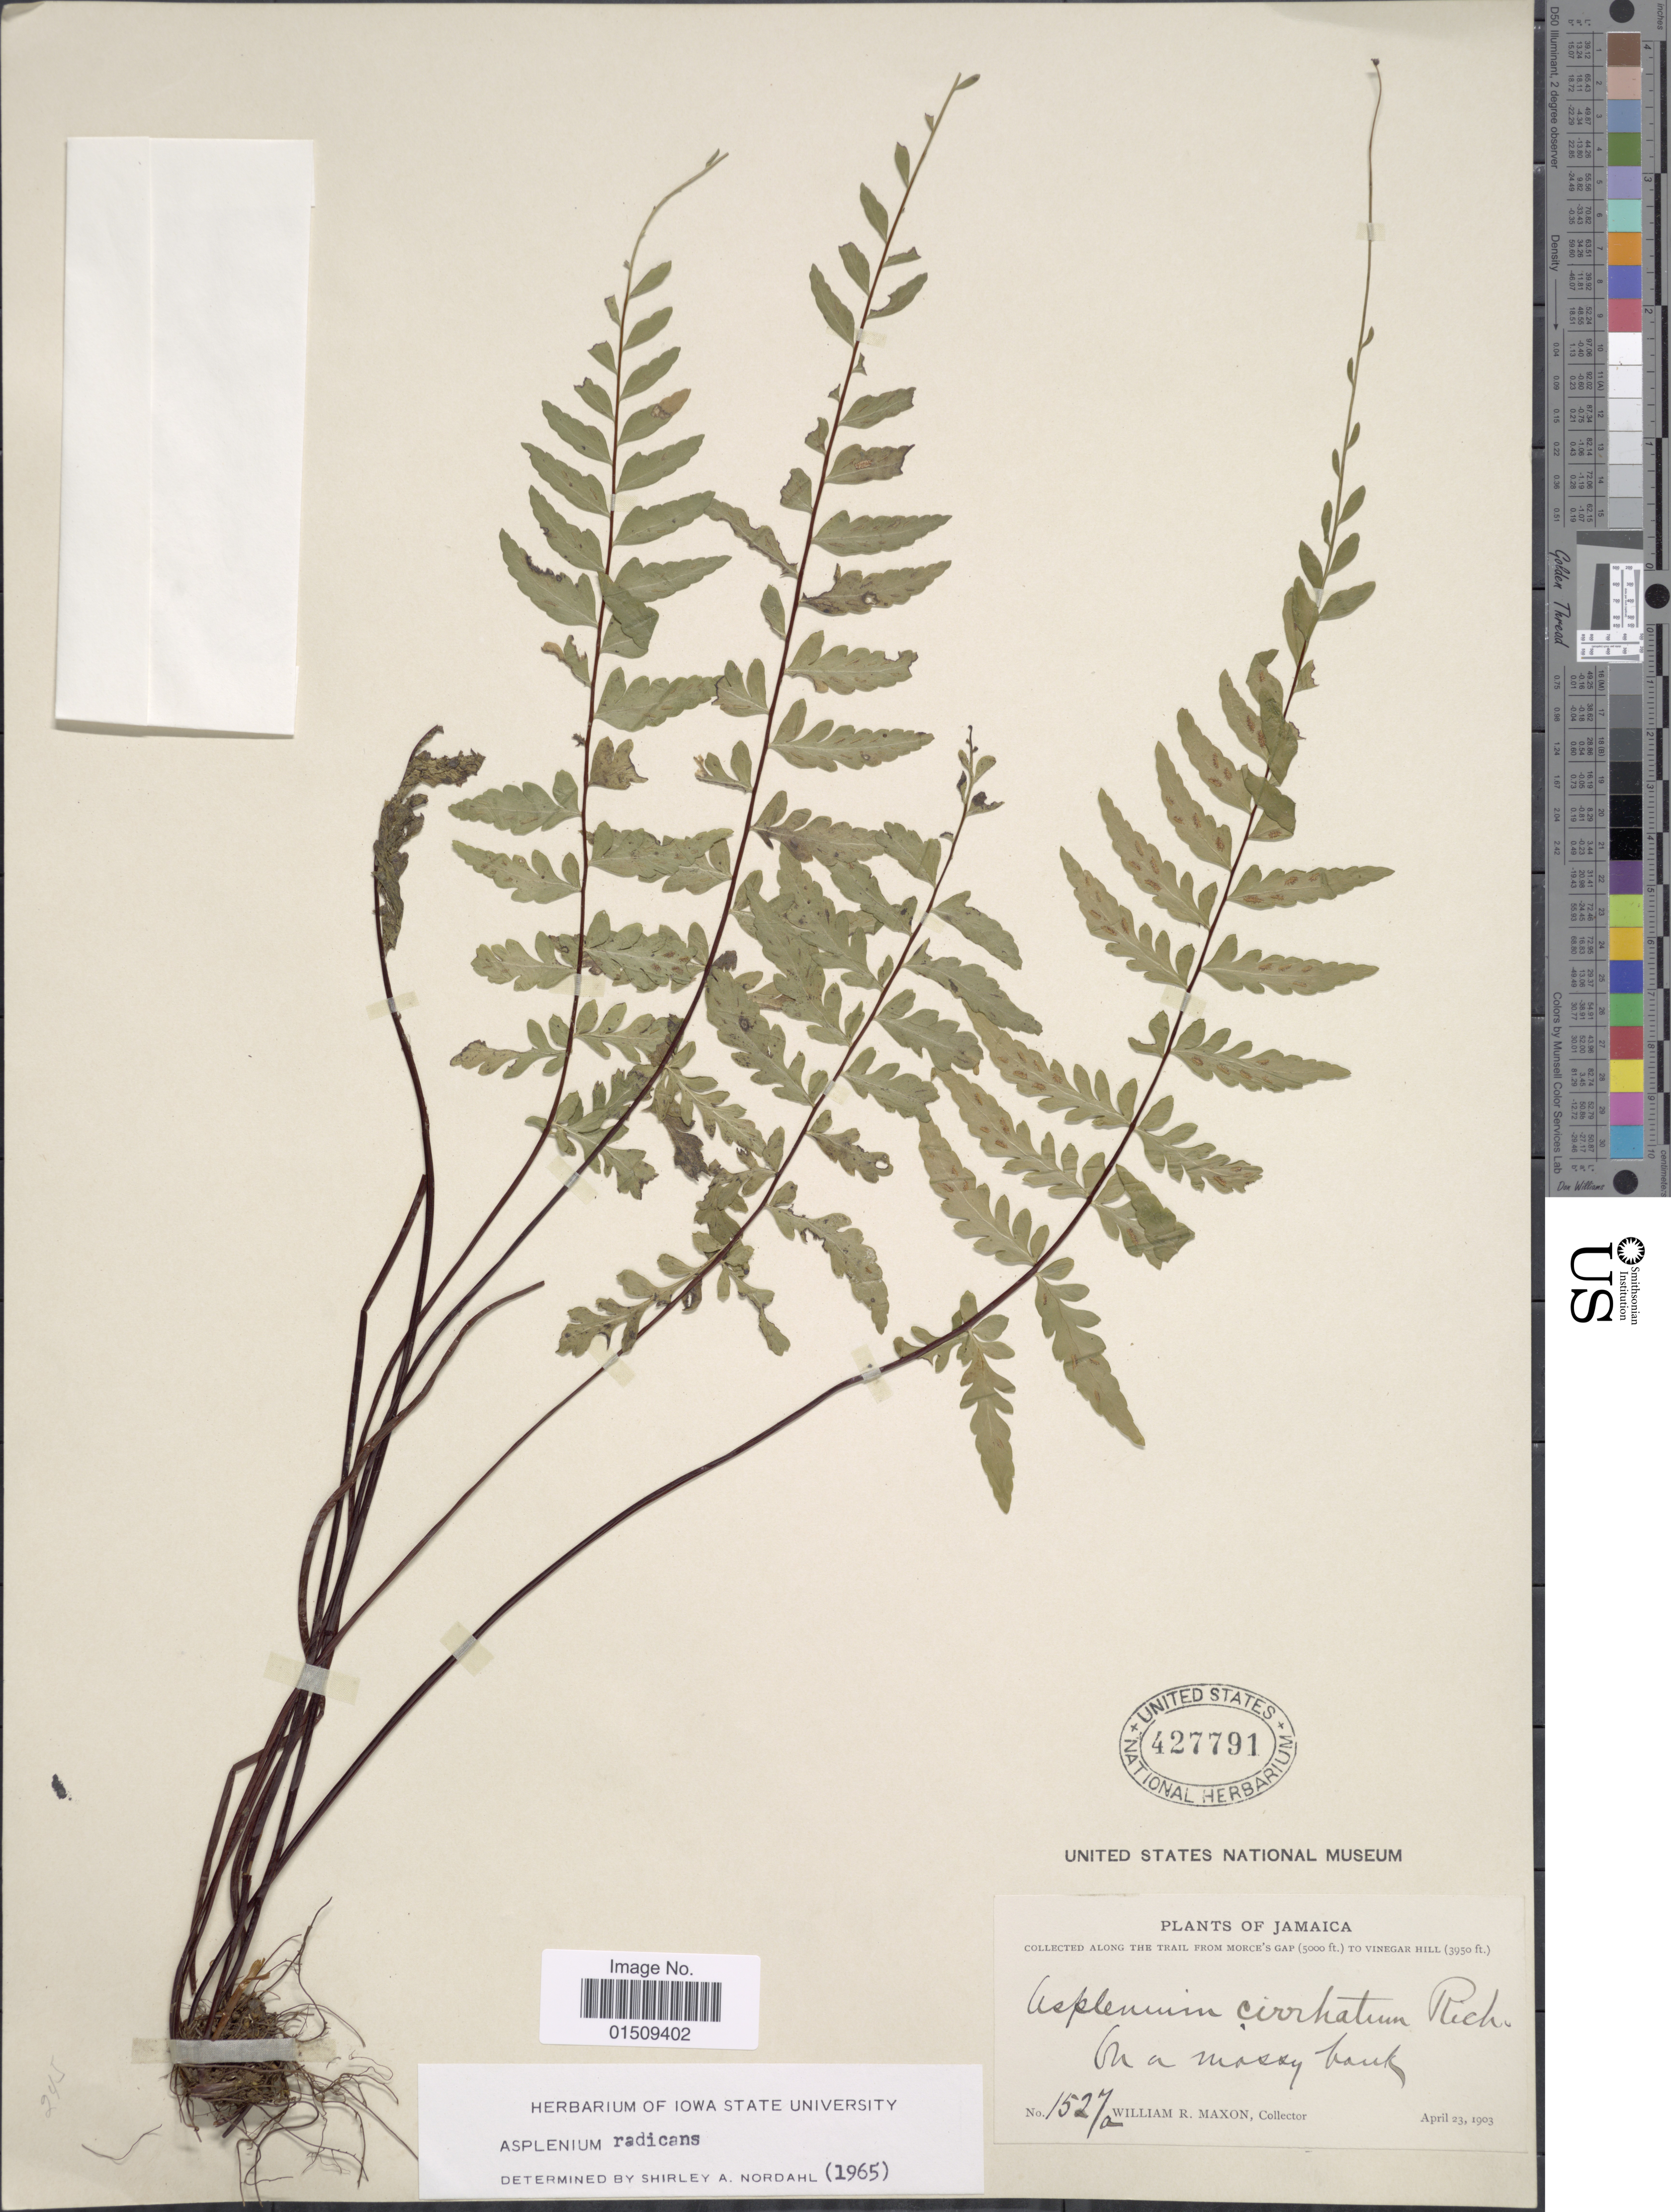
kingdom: Plantae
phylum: Tracheophyta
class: Polypodiopsida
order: Polypodiales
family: Aspleniaceae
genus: Asplenium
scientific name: Asplenium radicans var. radicans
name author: L.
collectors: W. R. Maxon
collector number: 1527a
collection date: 1903-04-23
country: Jamaica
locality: Alone the trail from Morce's Gap to Vinegar Hill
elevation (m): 1204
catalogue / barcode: US 427791